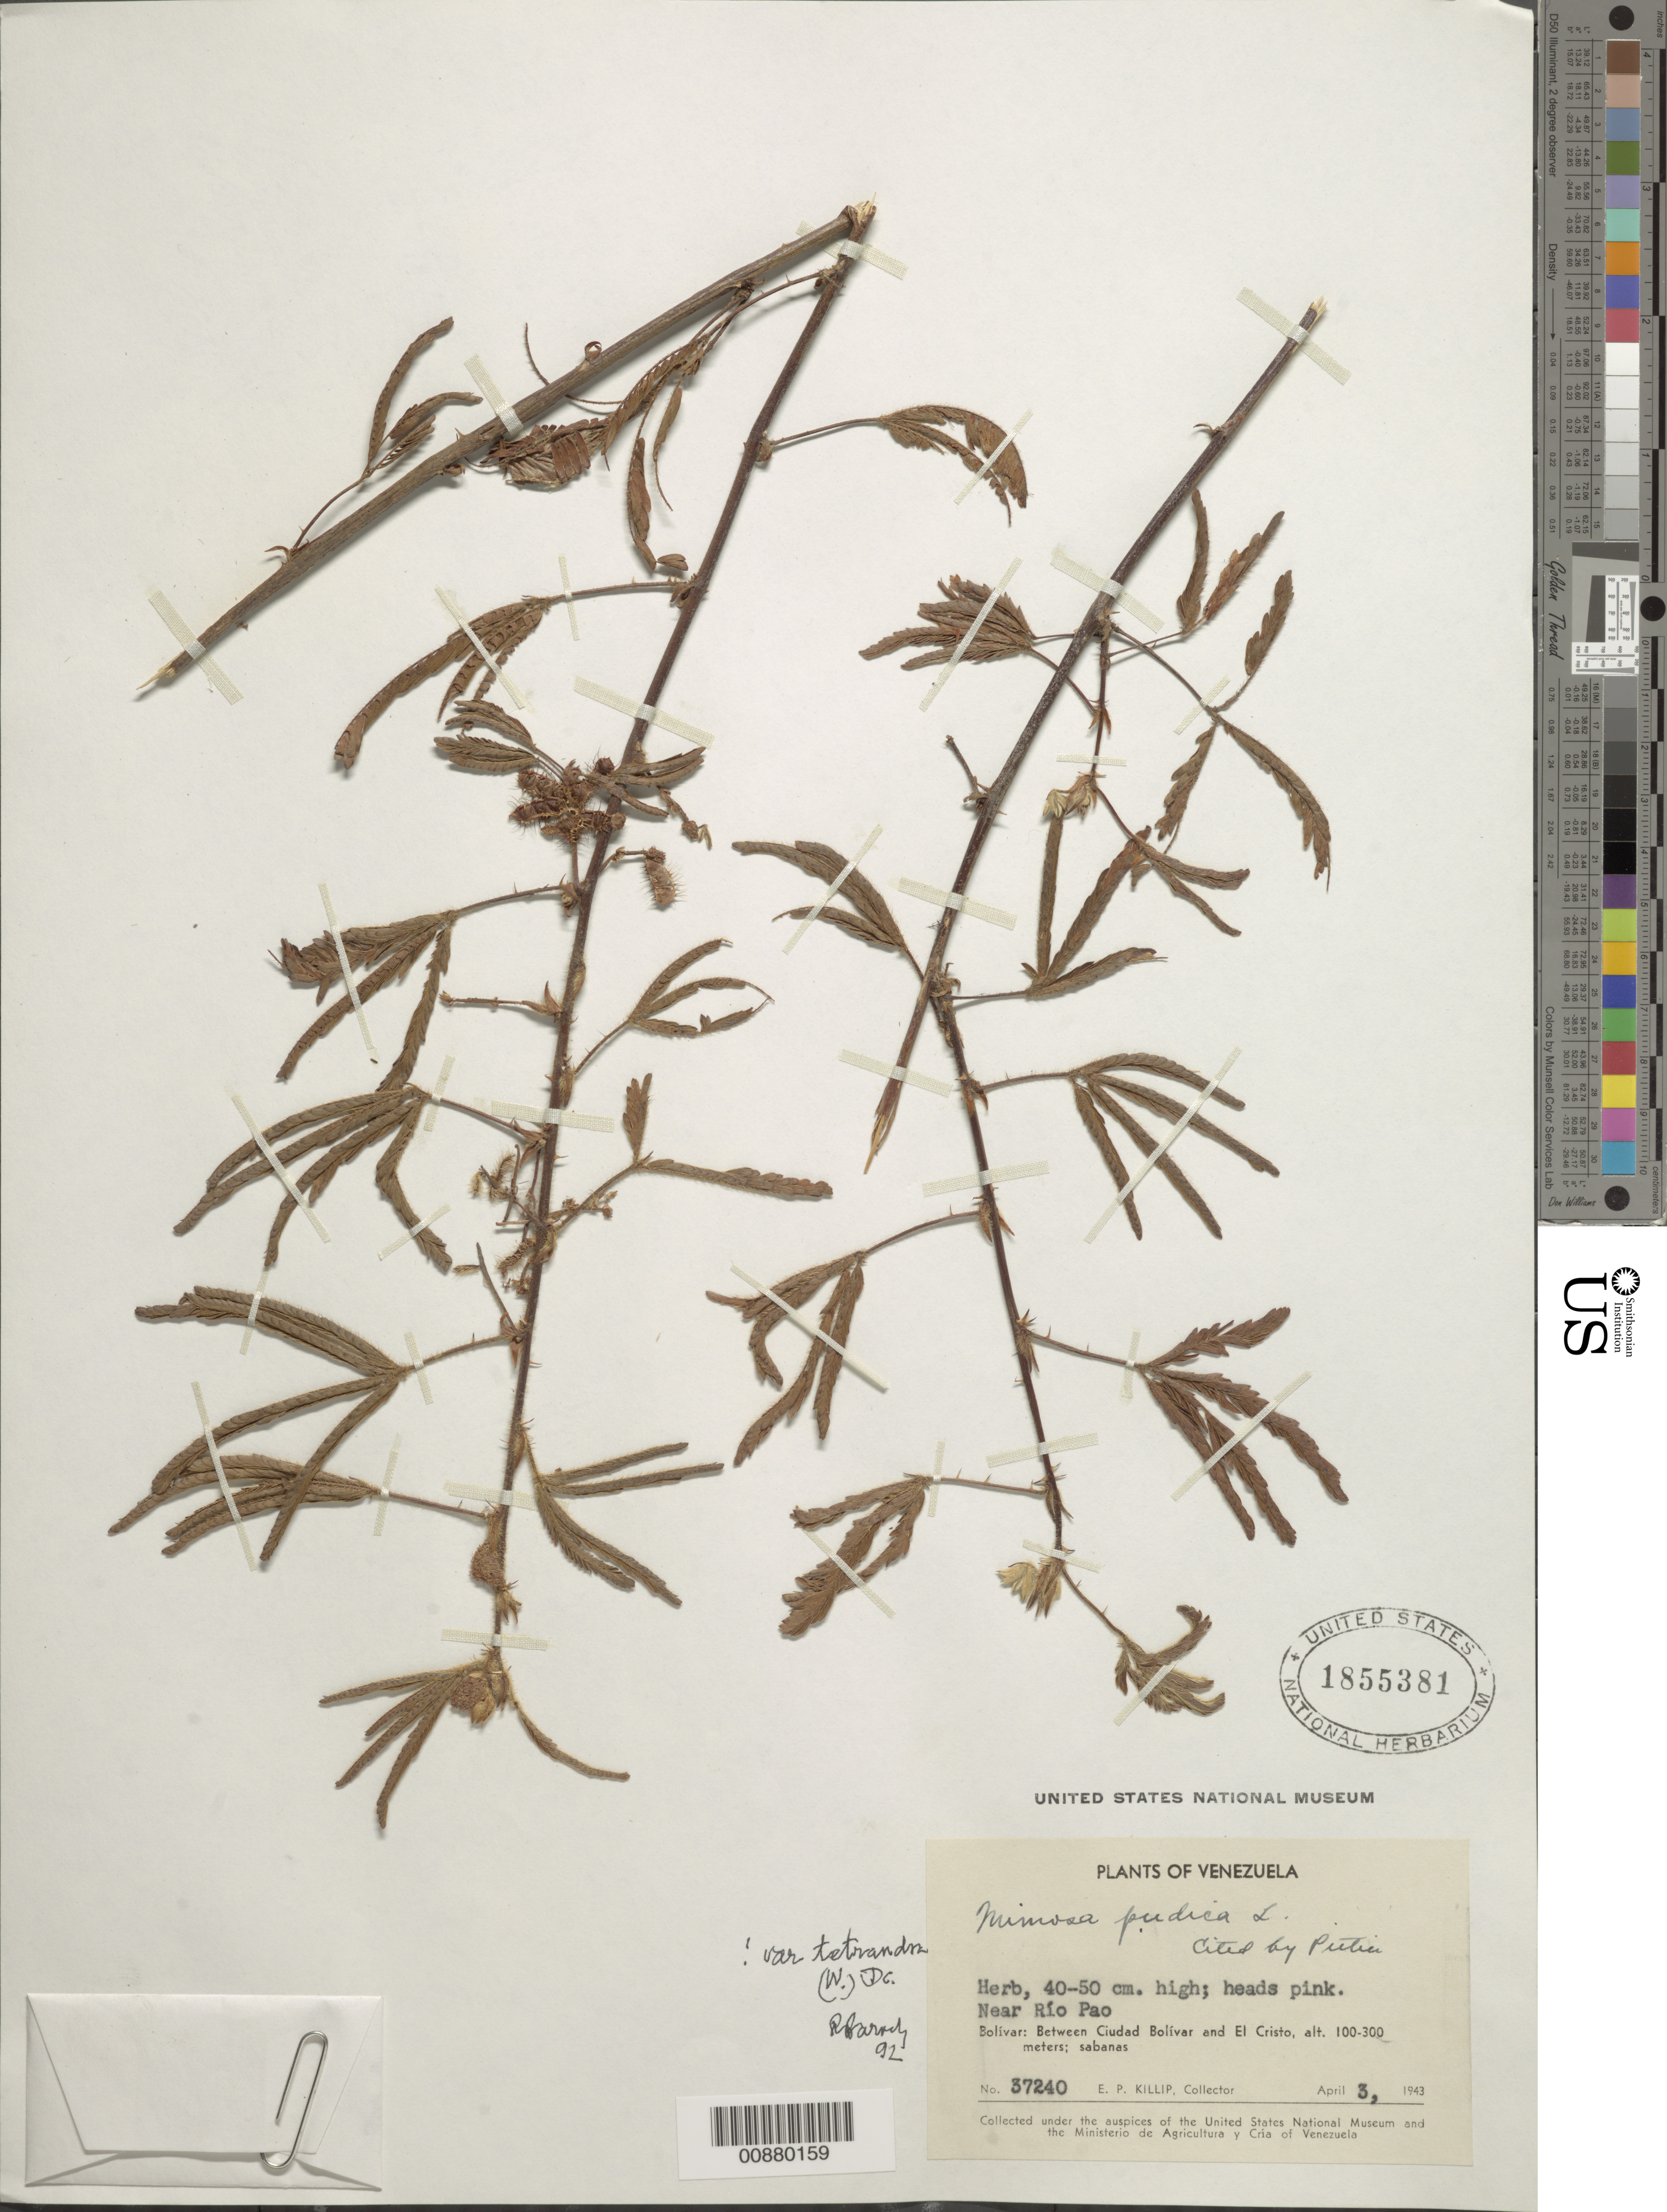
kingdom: Plantae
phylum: Tracheophyta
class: Magnoliopsida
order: Fabales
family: Fabaceae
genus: Mimosa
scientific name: Mimosa pudica var. tetrandra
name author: L.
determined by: Barneby, Rupert C., (NY)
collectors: E. P. Killip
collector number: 37240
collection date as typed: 3-Apr-43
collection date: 1943-04-03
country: Venezuela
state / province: Bolívar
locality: Río Pao, between Ciudad Bolívar and El Cristo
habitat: Sabanas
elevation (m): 100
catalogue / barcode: US 1855381